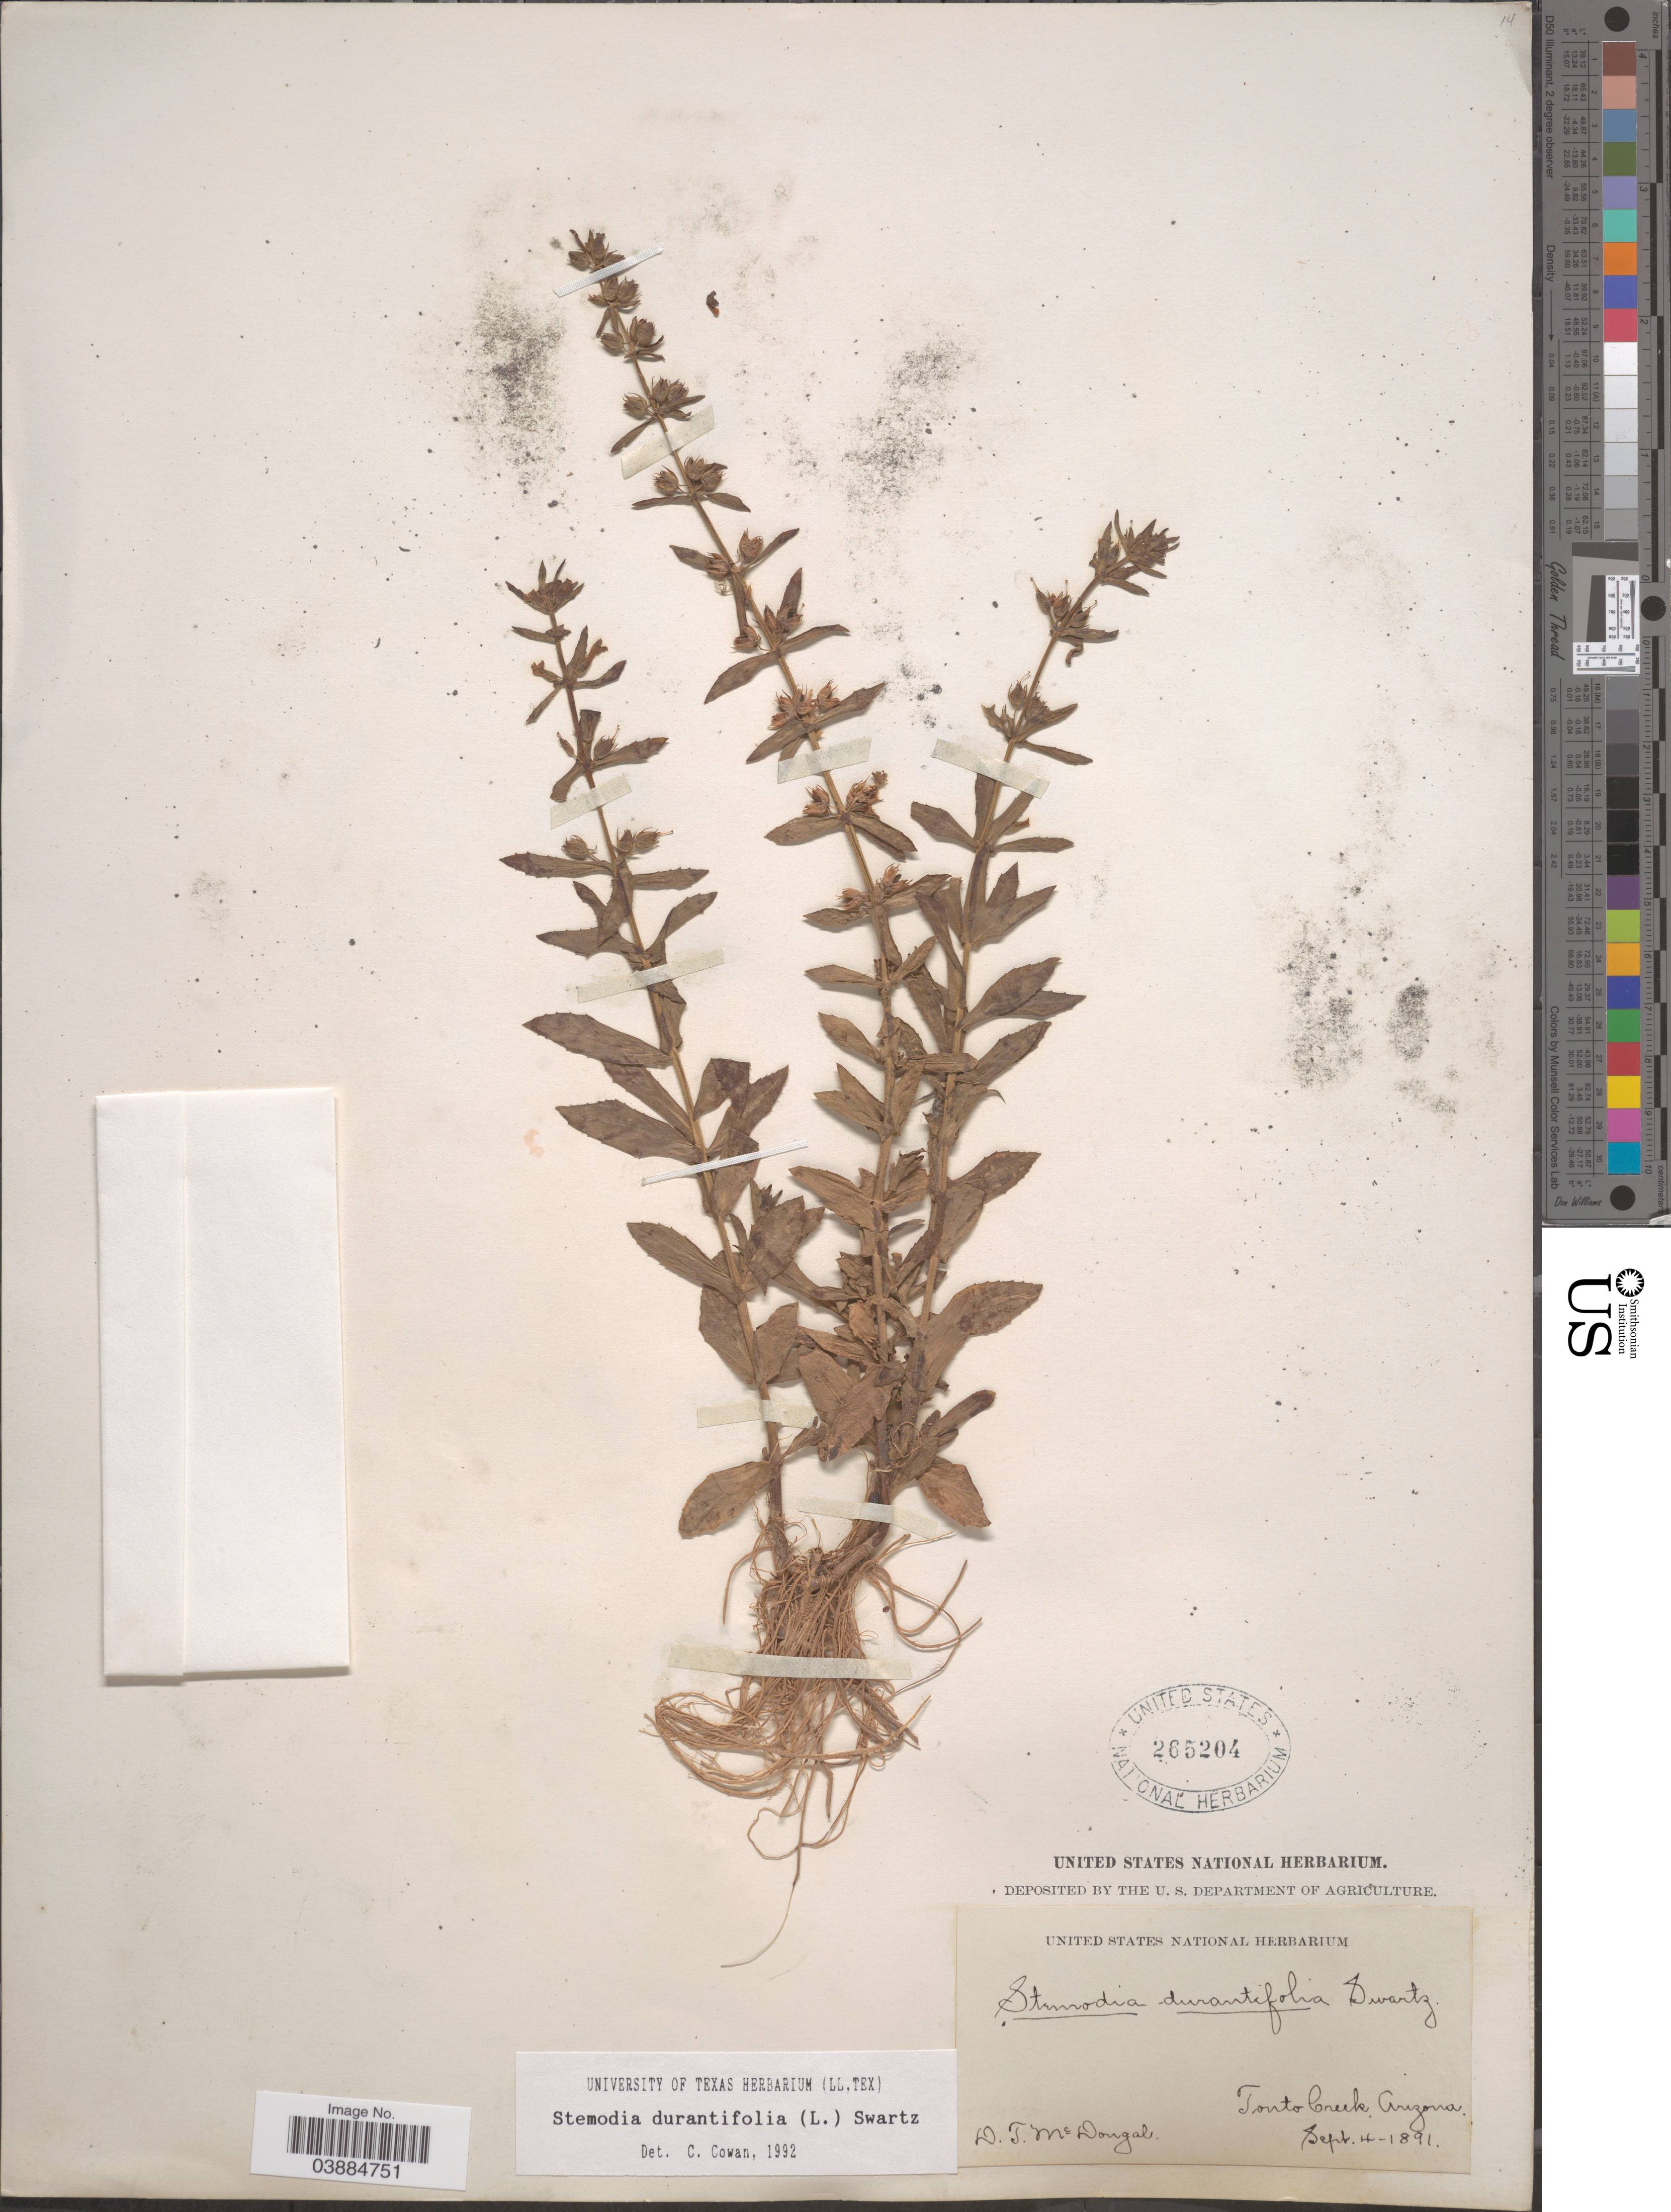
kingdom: Plantae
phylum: Tracheophyta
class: Magnoliopsida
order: Lamiales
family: Plantaginaceae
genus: Stemodia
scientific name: Stemodia durantifolia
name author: (L.) Sw.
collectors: D. McDougal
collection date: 1891-09-04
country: United States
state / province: Arizona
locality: Tonto Creek.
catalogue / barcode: US 265204